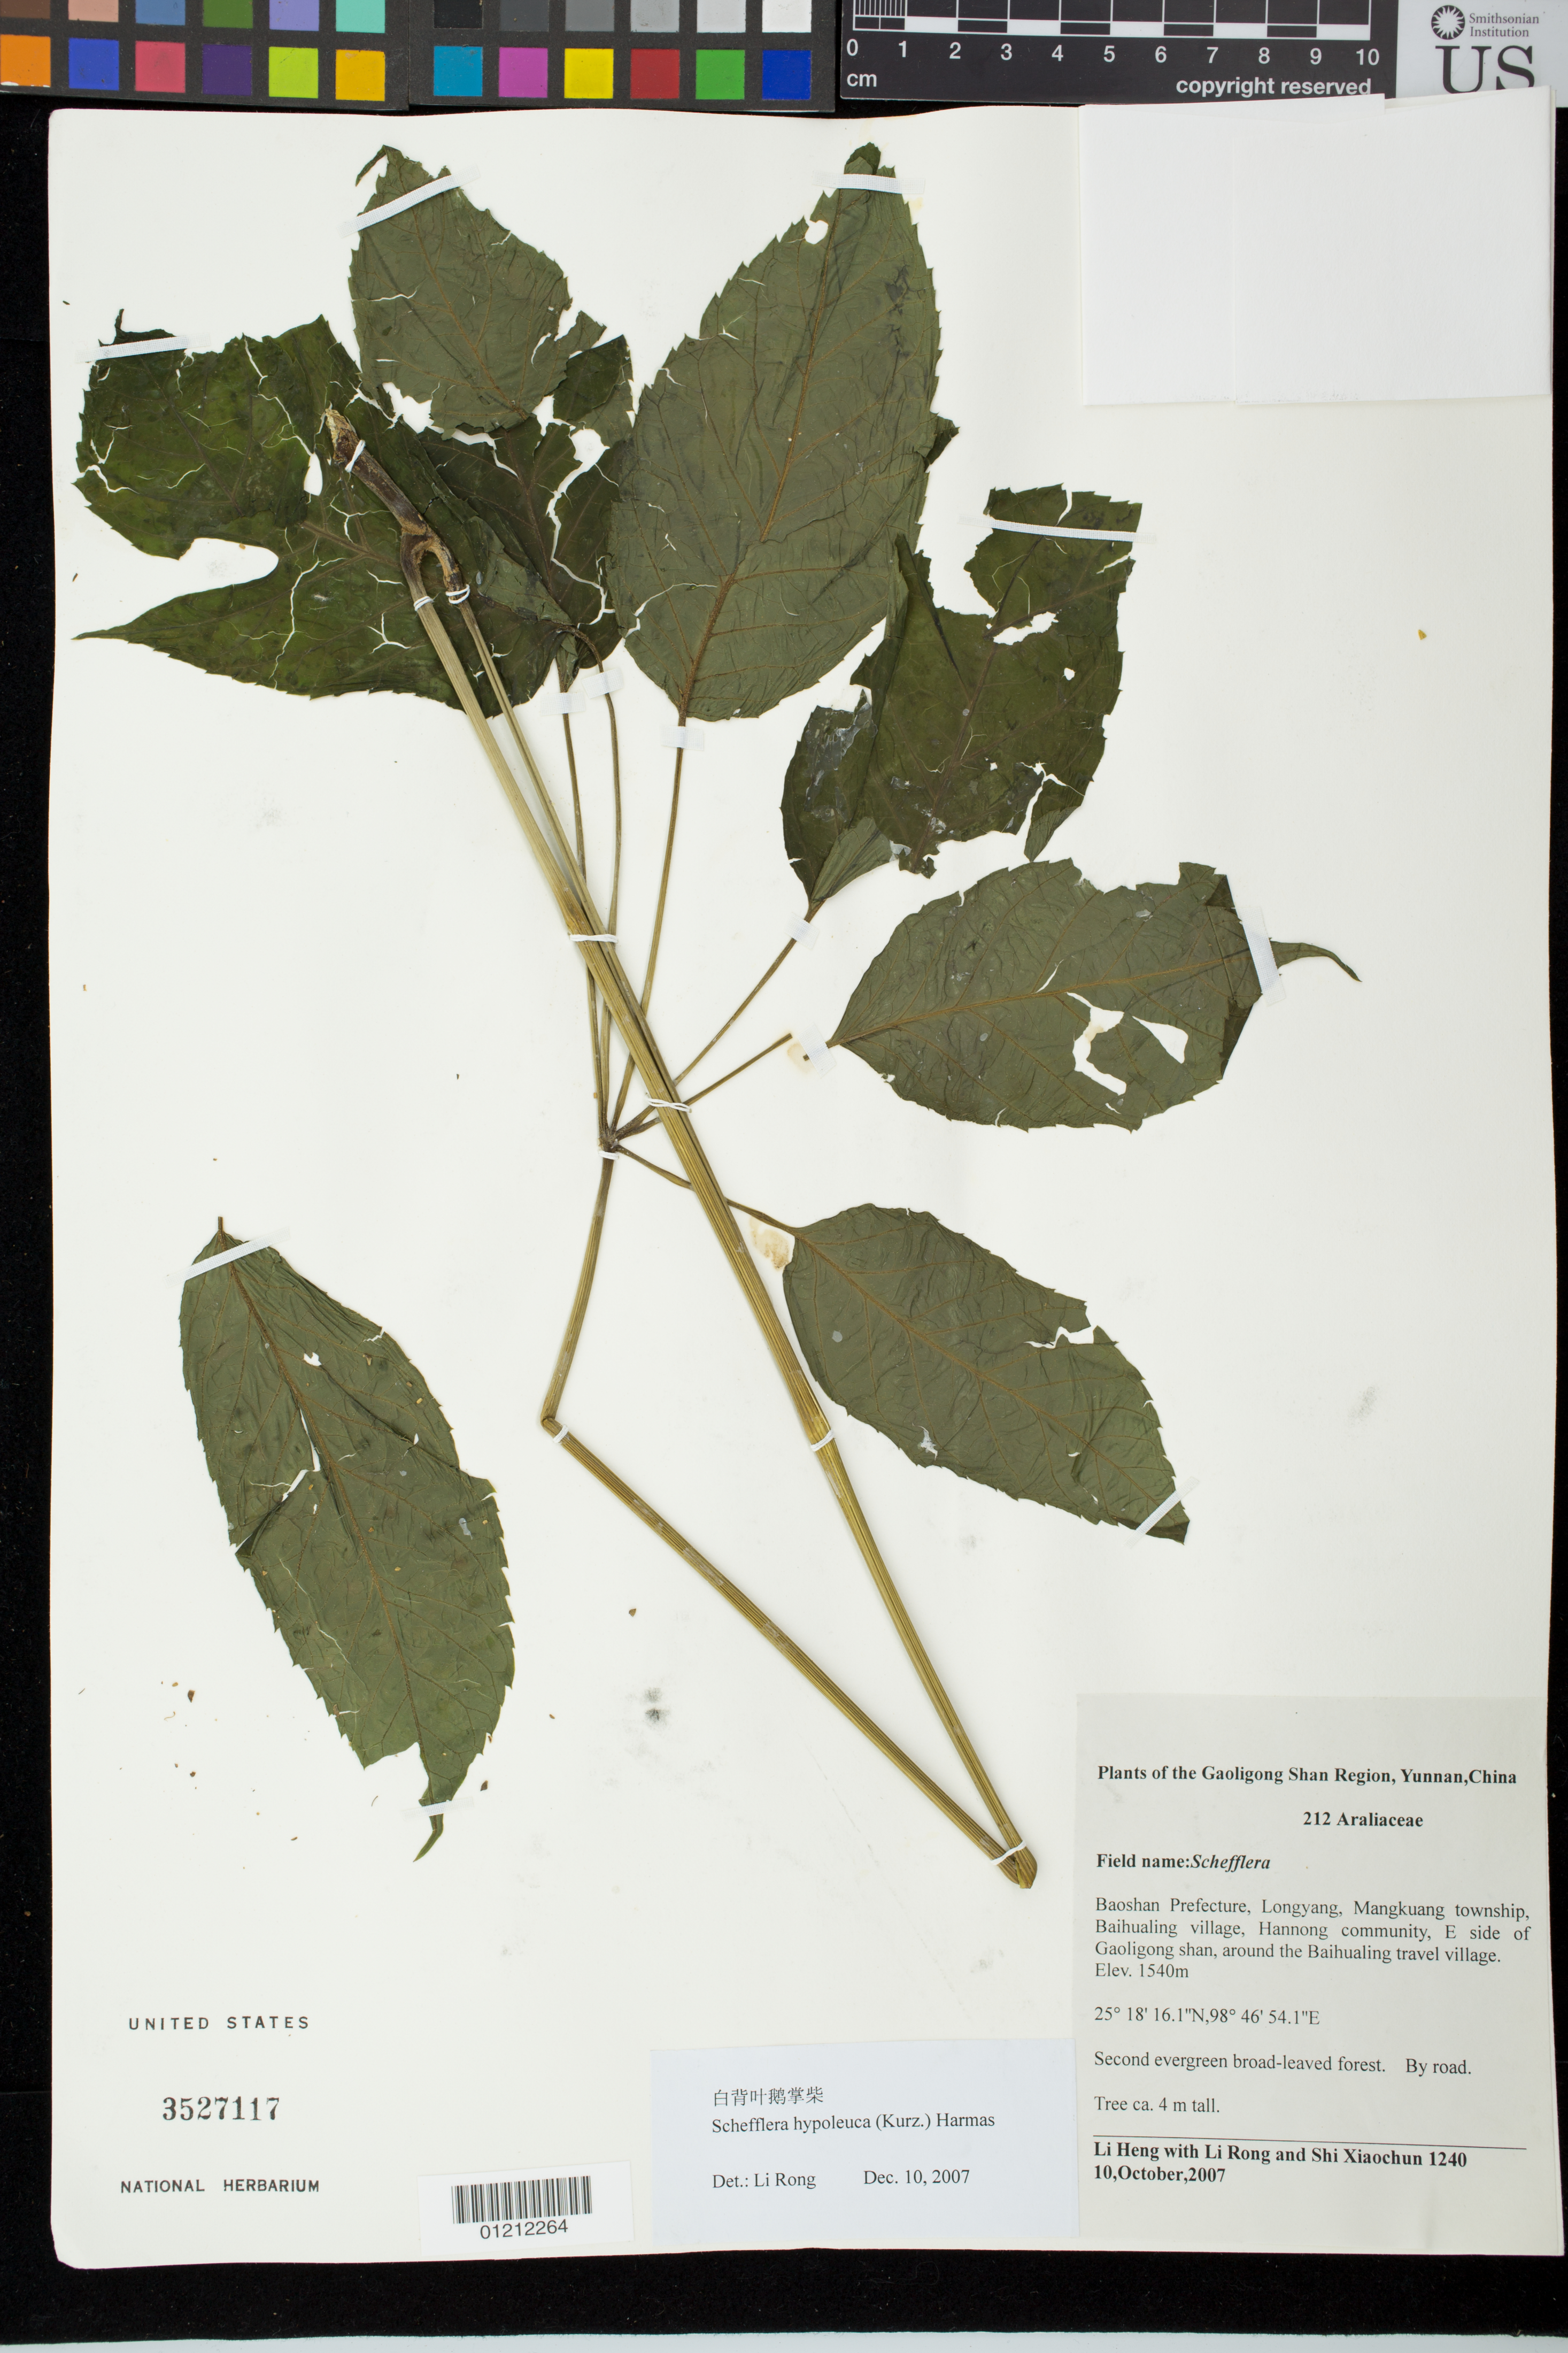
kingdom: Plantae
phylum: Tracheophyta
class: Magnoliopsida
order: Apiales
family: Araliaceae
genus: Schefflera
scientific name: Schefflera hypoleuca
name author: (Kurz) Harms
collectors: L. Heng, R. Li & X. C. Shi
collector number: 1240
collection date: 2007-10-10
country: China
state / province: Yunnan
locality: Gaoligong Shan Region, Baoshan Prefecture, Longyang, Mangkuang township, Baihualing village, E side of Gaoligong shan, around the Baihualing travel village.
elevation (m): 1540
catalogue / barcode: US 3527117